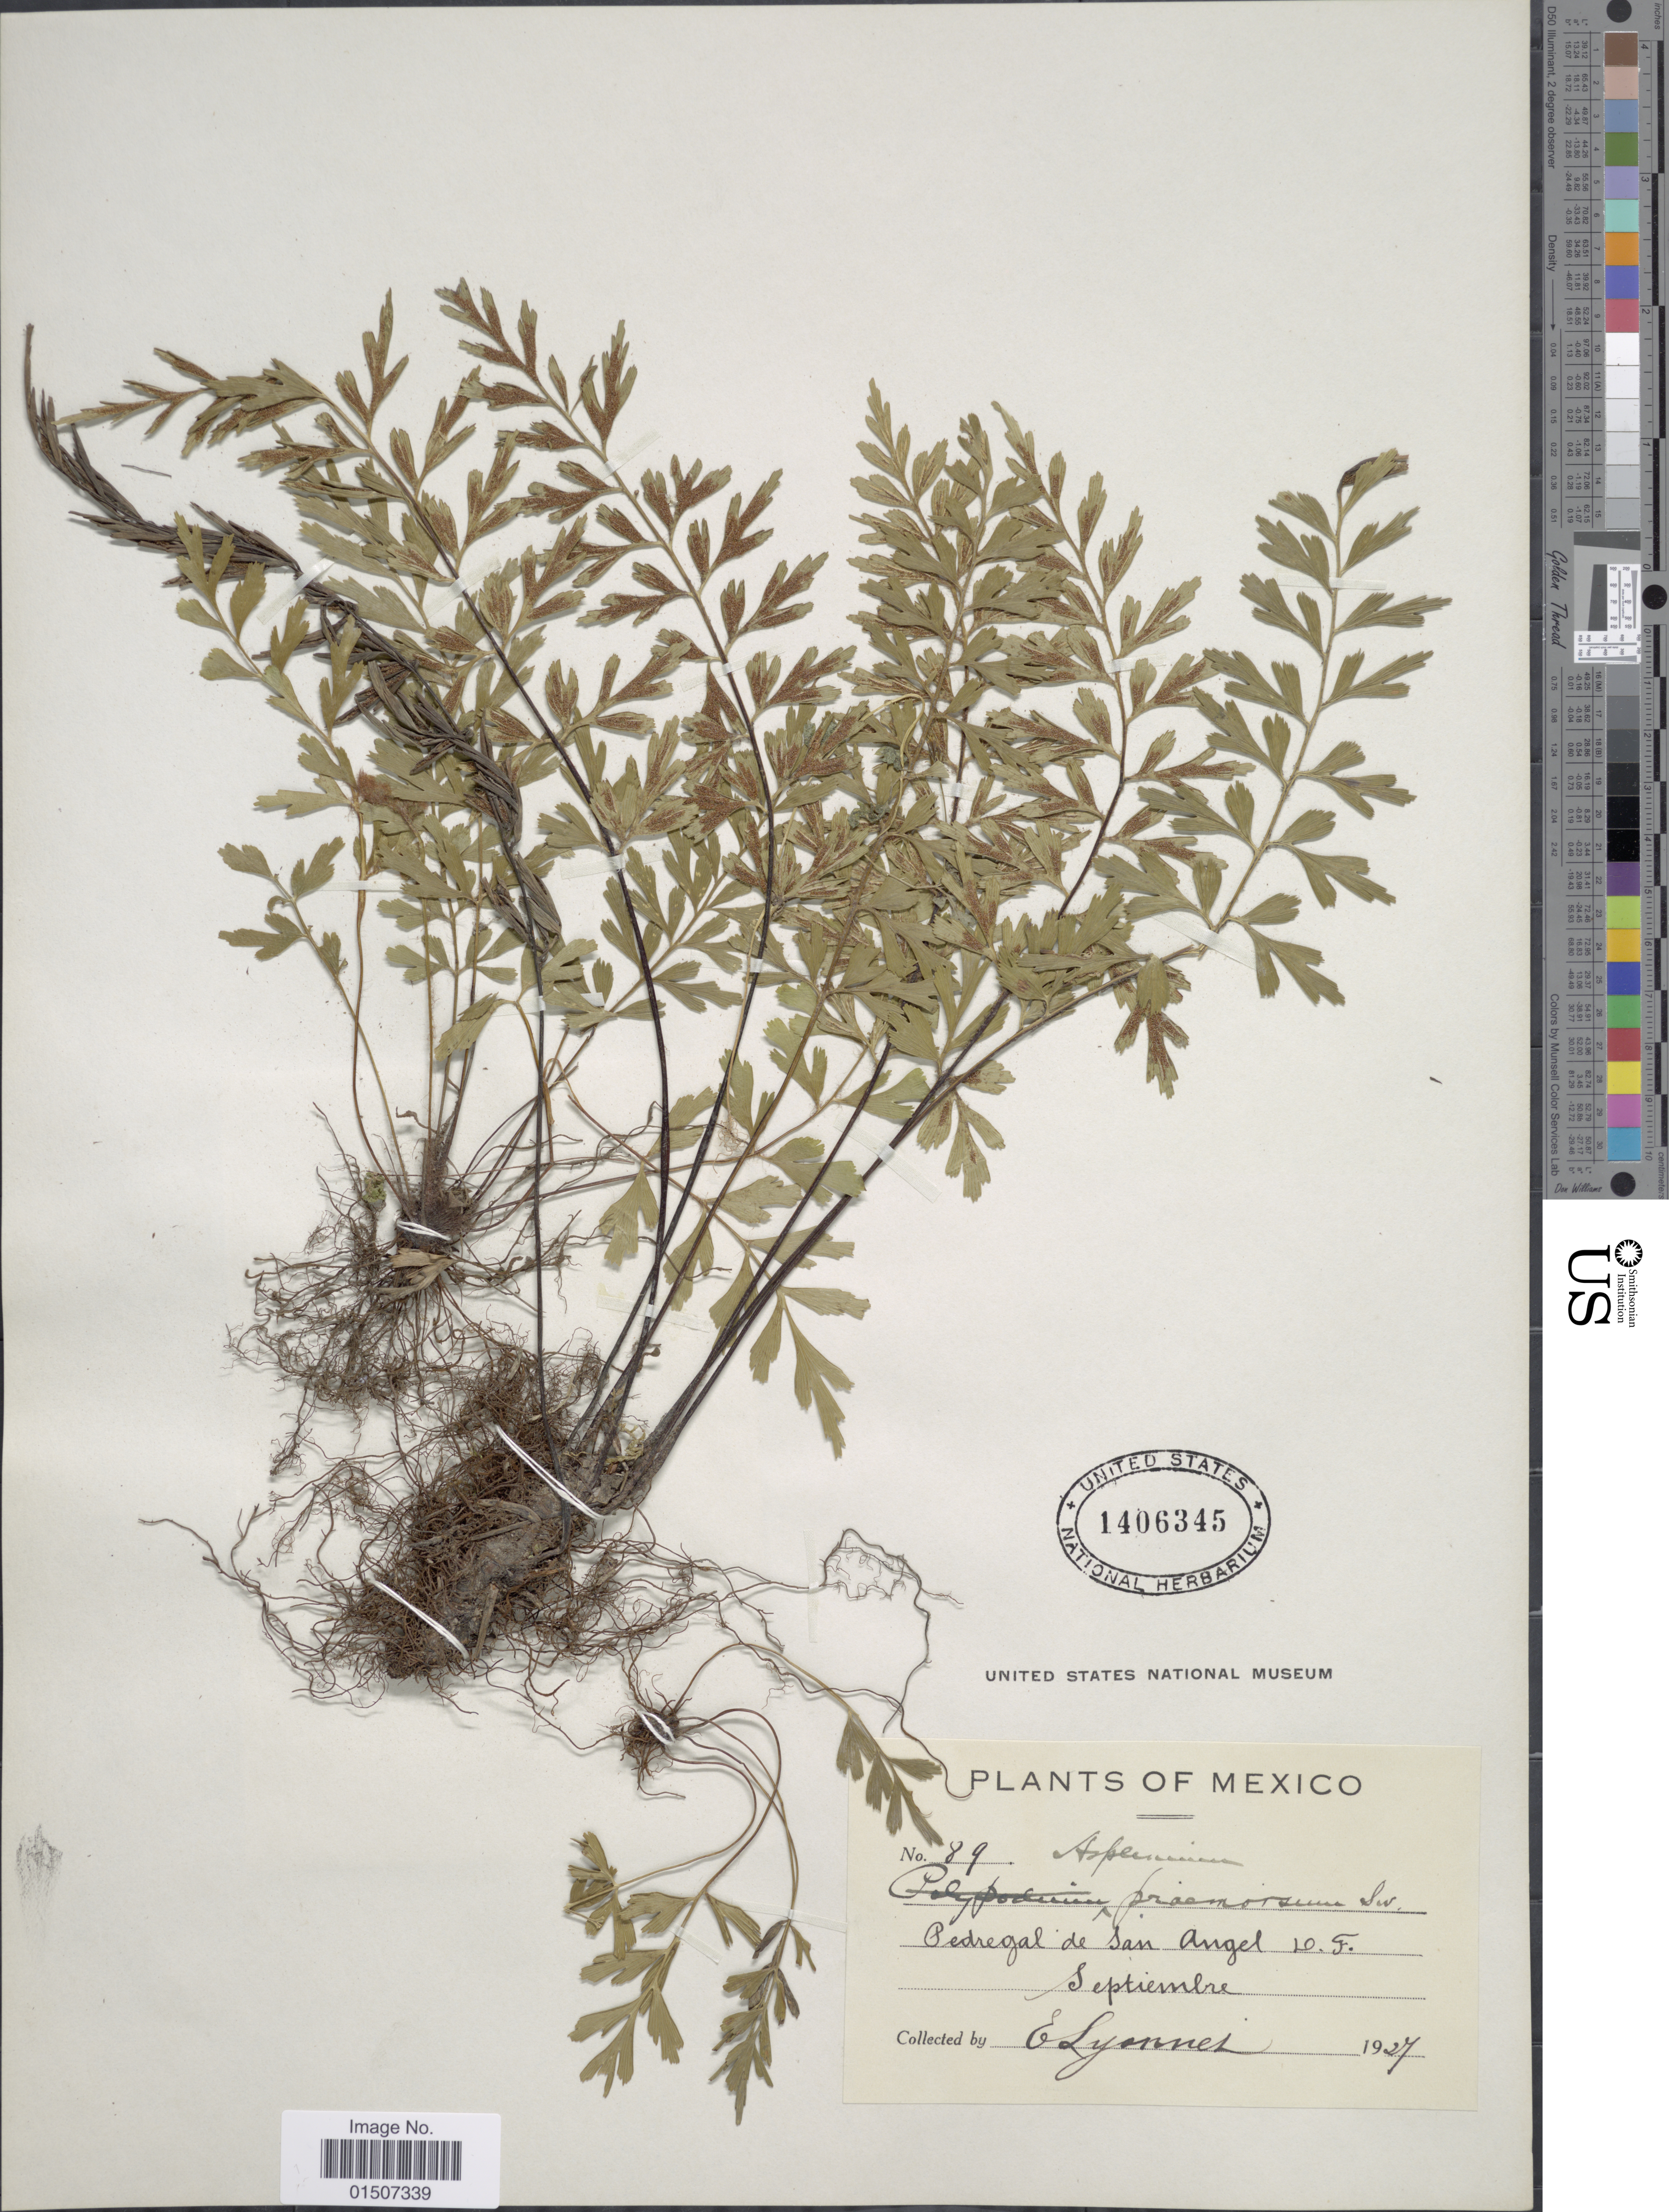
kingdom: Plantae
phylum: Tracheophyta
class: Polypodiopsida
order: Polypodiales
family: Aspleniaceae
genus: Asplenium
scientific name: Asplenium praemorsum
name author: Sw.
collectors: E. Lyonnet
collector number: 89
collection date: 1927-09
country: Mexico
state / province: Distrito Federal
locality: Pedregal de San Angel D.F.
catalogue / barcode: US 1406345